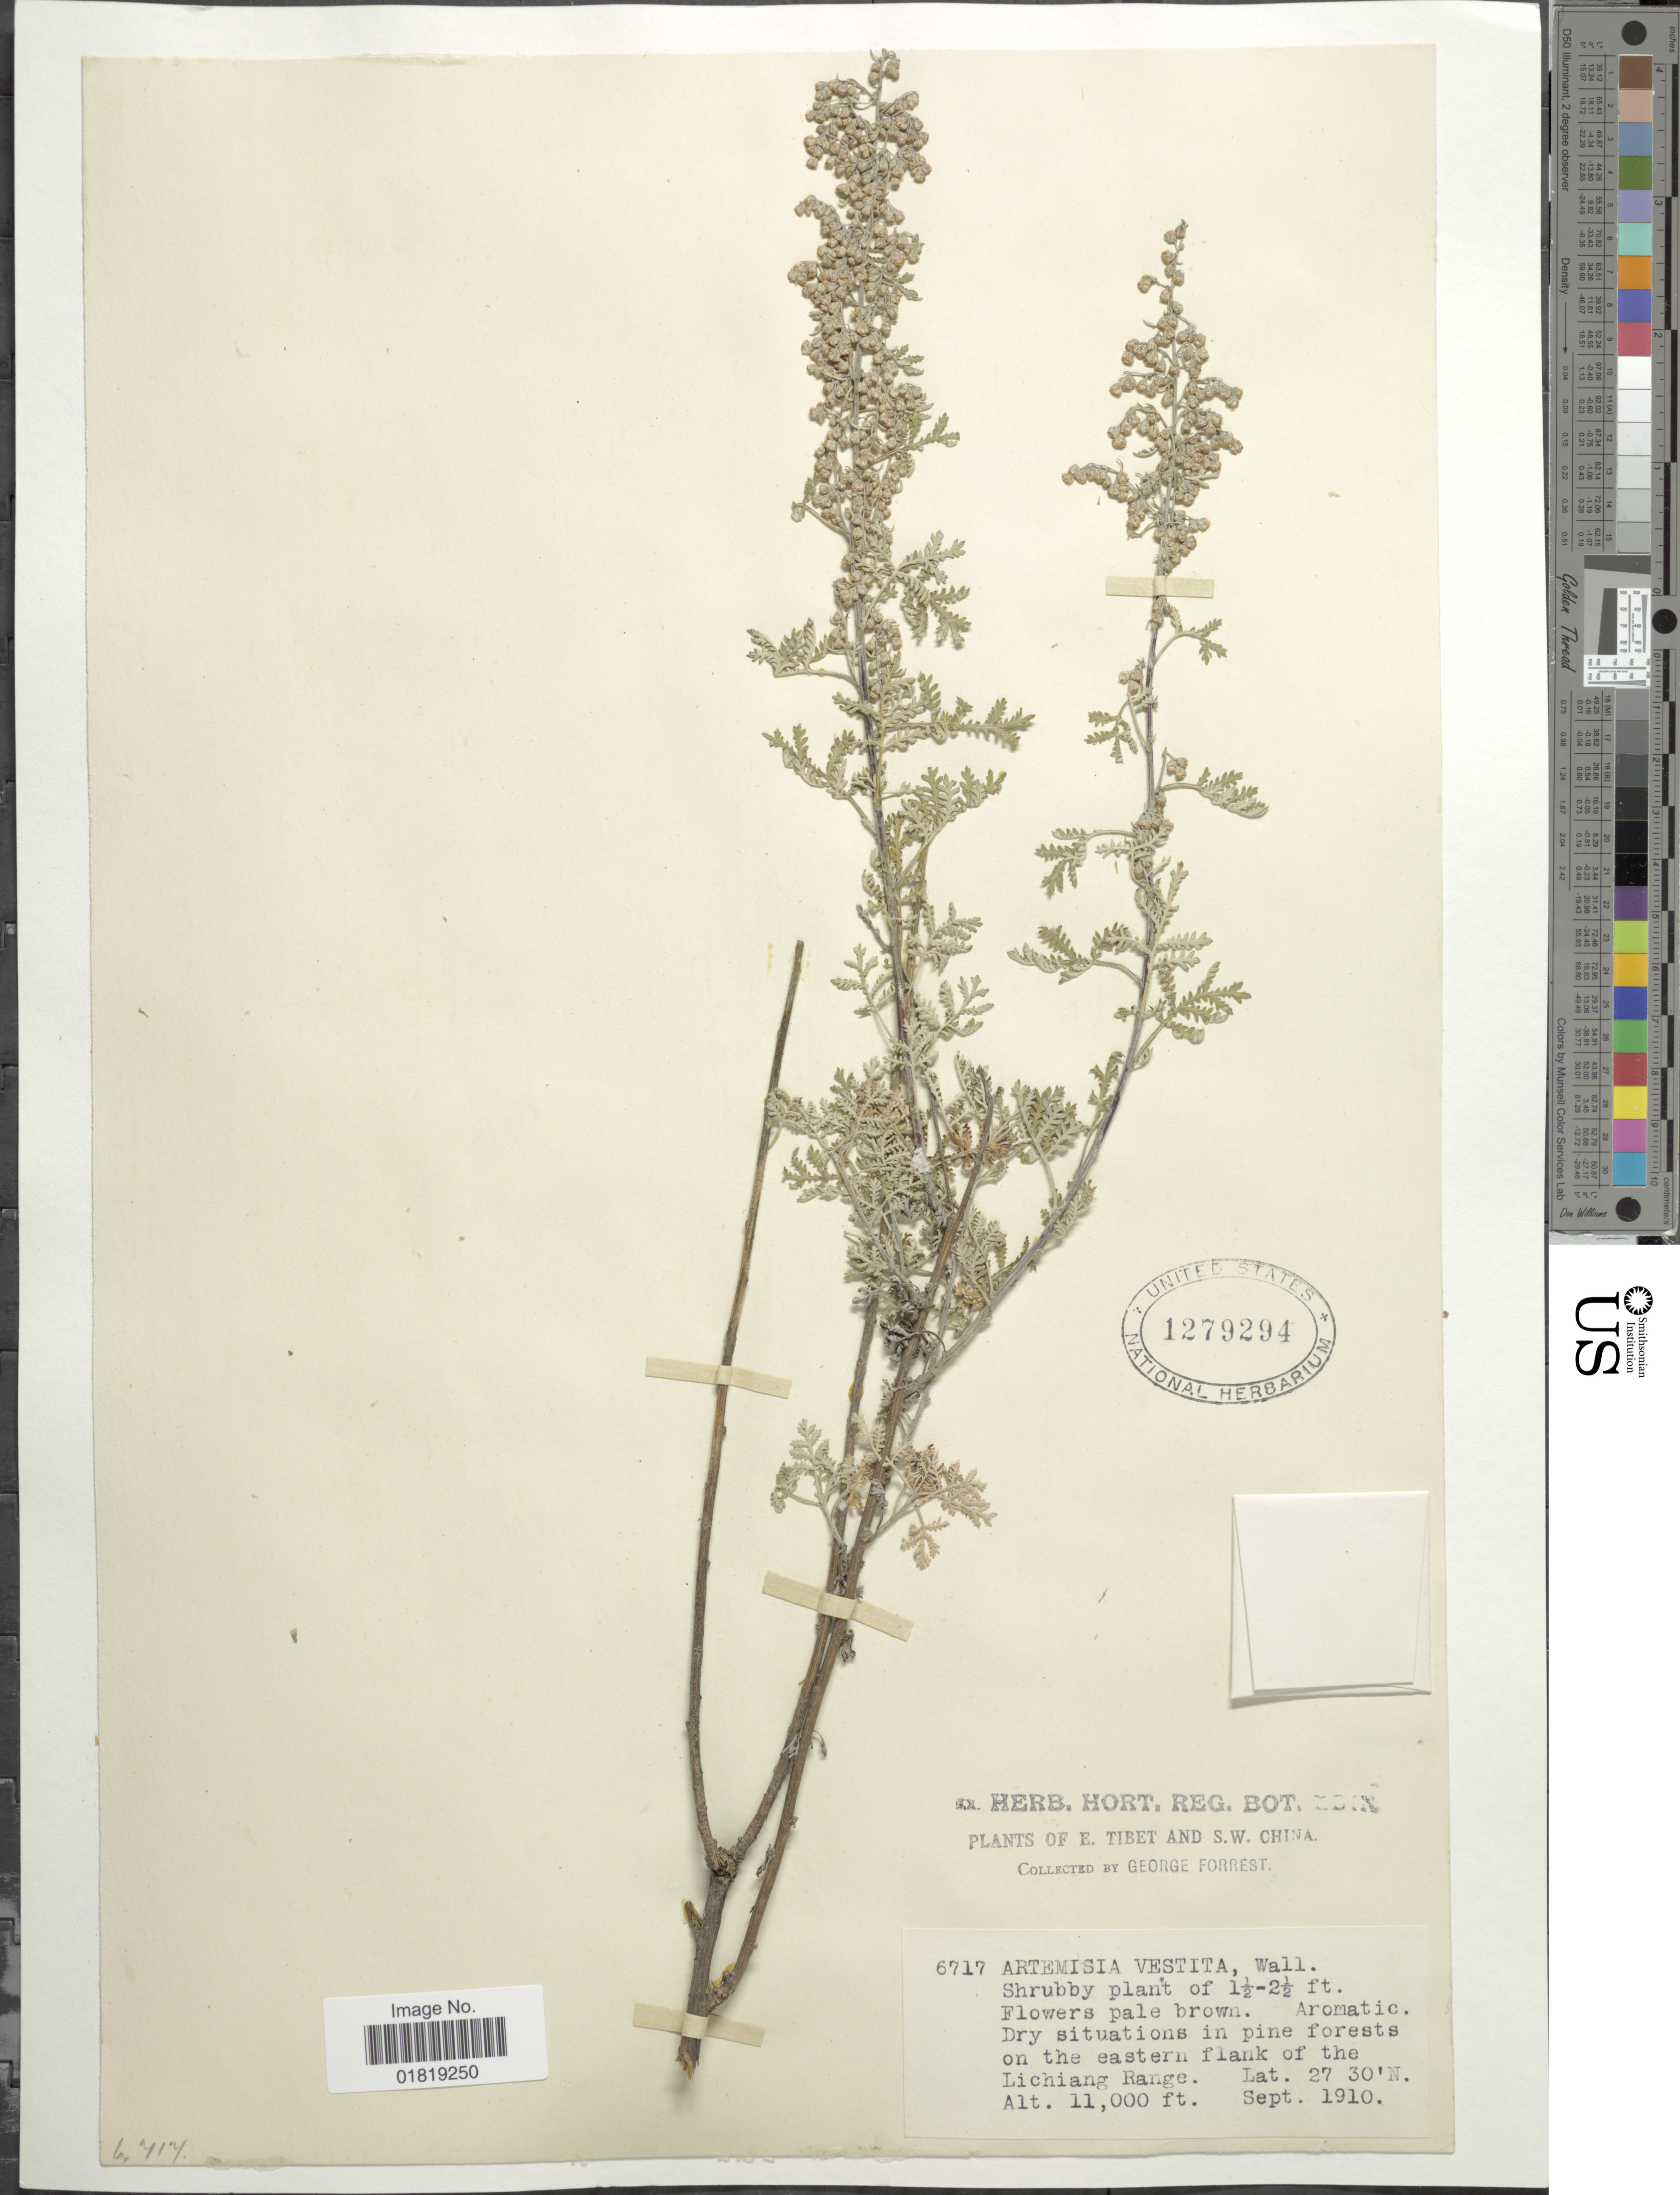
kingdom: Plantae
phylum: Tracheophyta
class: Magnoliopsida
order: Asterales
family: Asteraceae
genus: Artemisia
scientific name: Artemisia vestita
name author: Wall. ex Besser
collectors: G. Forrest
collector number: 6717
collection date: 1910-09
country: China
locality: E. Tibet and S. W. China, on the eastern flank of the Lichiang Range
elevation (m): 3353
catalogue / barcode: US 1279294